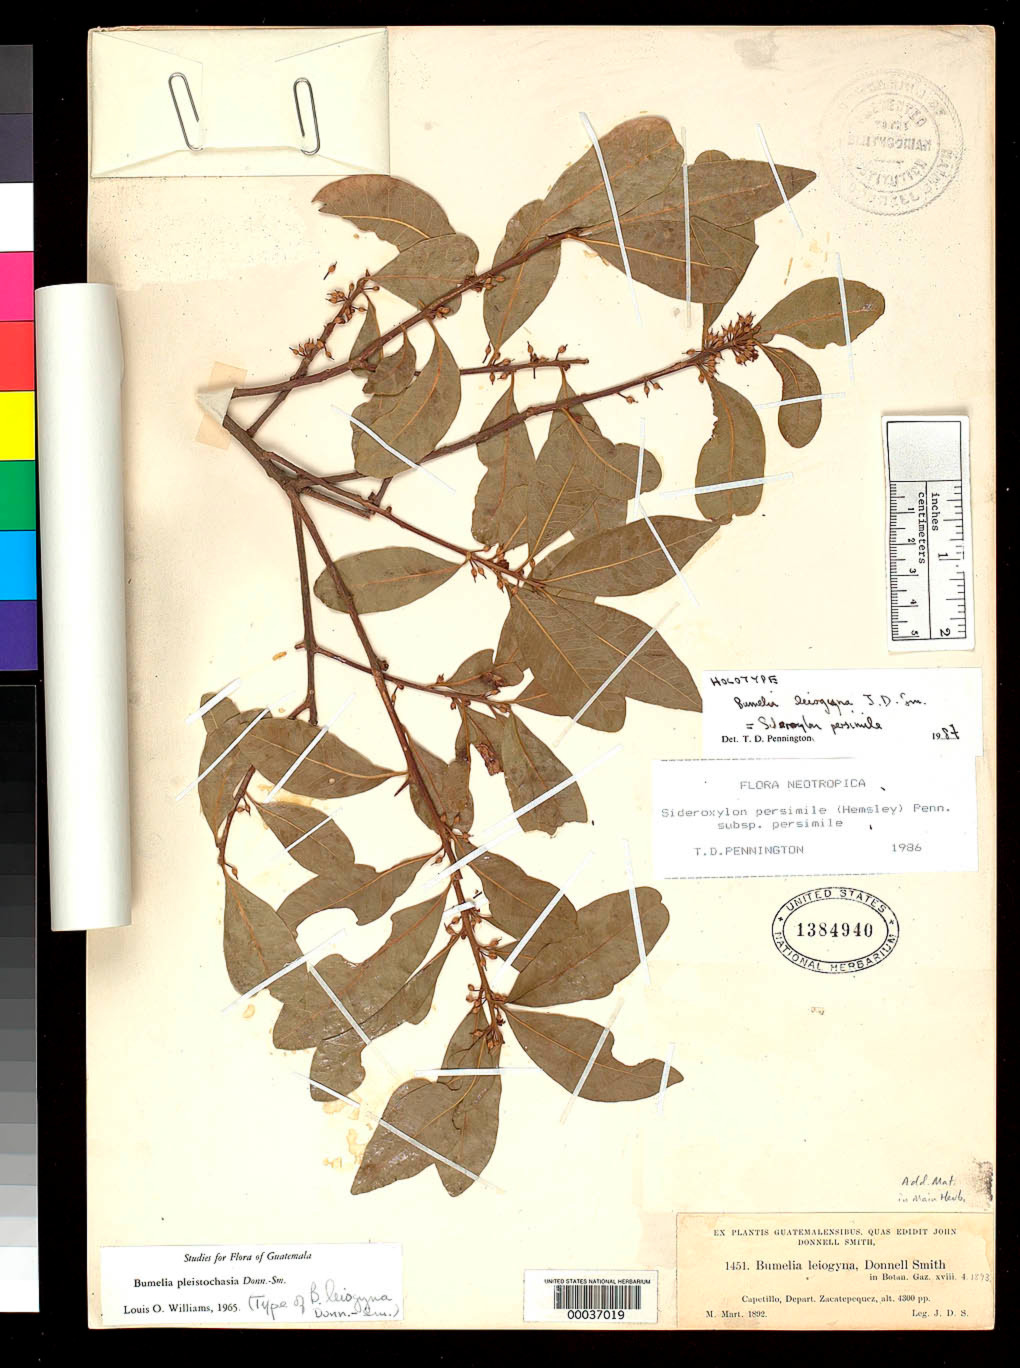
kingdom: Plantae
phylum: Tracheophyta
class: Magnoliopsida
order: Ericales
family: Sapotaceae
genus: Bumelia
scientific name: Bumelia leiogyna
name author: Donn. Sm.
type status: Holotype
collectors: J. Donnell Smith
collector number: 1451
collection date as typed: Mar 1892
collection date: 1892-03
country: Guatemala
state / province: Sacatepéquez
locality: Capetillo, Depart. Zacatepéquez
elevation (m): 1311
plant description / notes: Specimen ex herb. John Donnell Smith.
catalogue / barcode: US 1384940